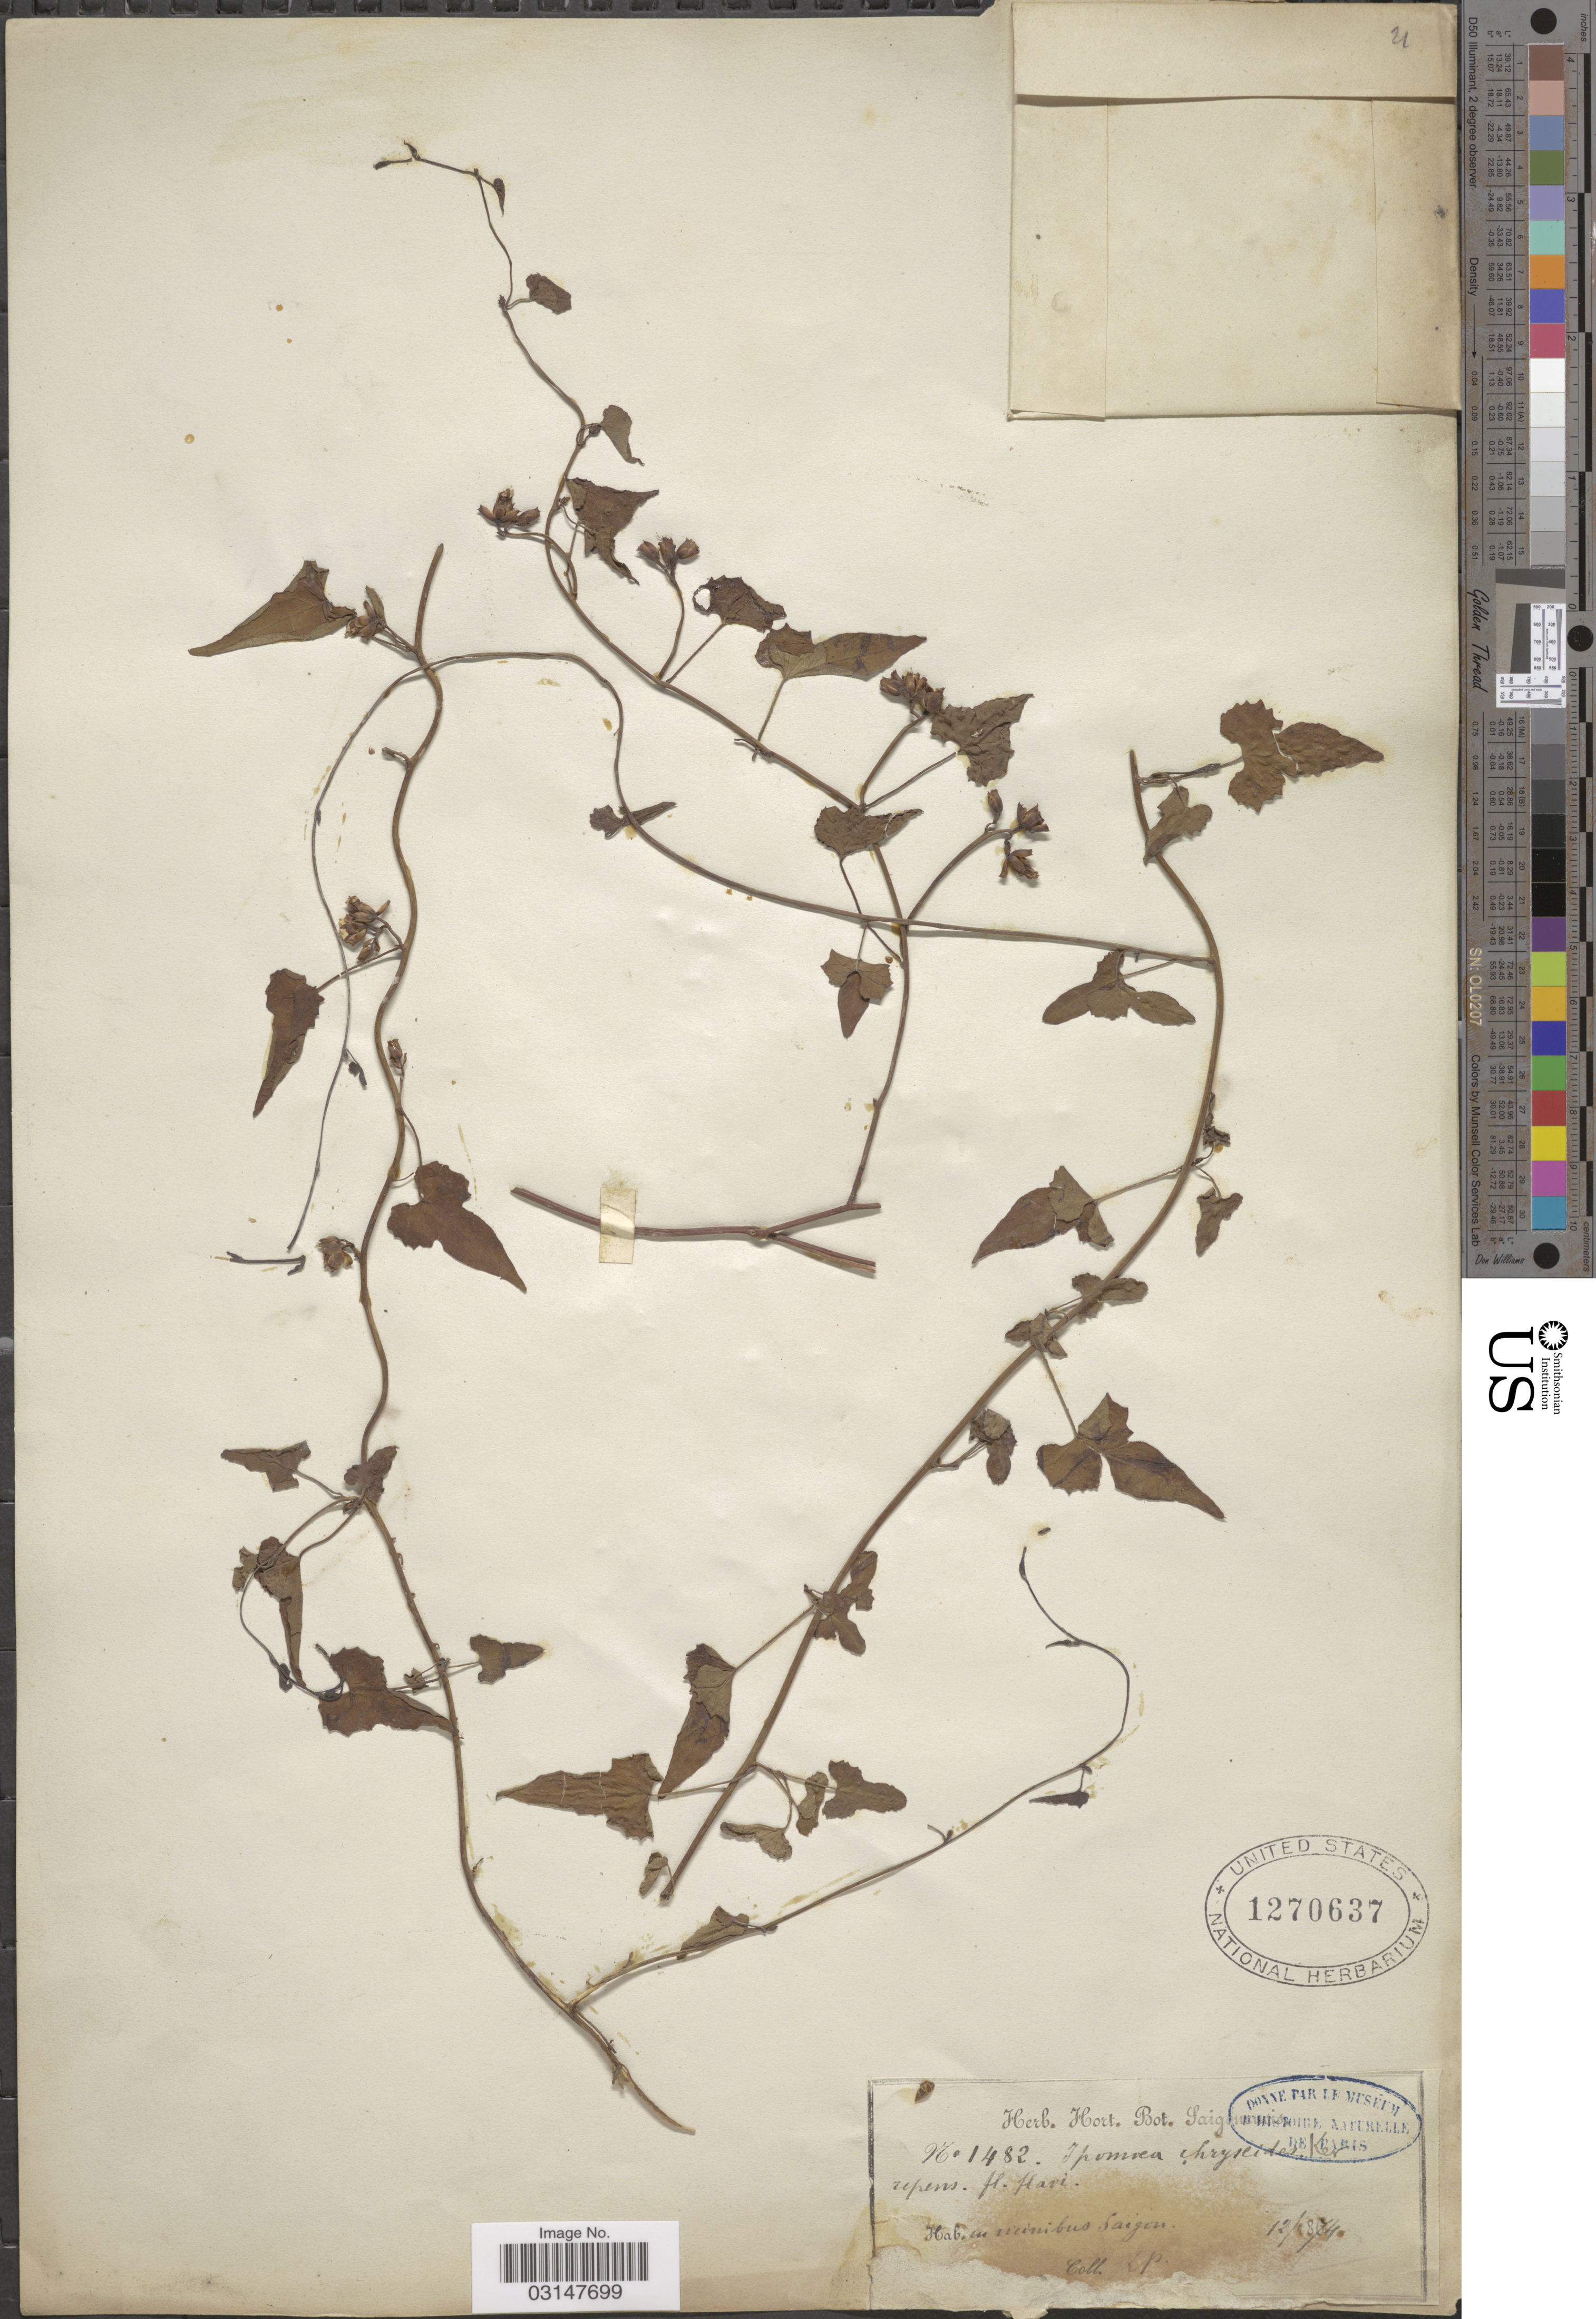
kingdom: Plantae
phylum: Tracheophyta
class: Magnoliopsida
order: Solanales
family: Convolvulaceae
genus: Merremia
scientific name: Merremia hederacea f. hederacea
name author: (Burm. f.) Hallier f.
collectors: L. P.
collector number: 1482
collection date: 1874-12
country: Vietnam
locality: In vicinibus Saigon.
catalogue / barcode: US 1270637